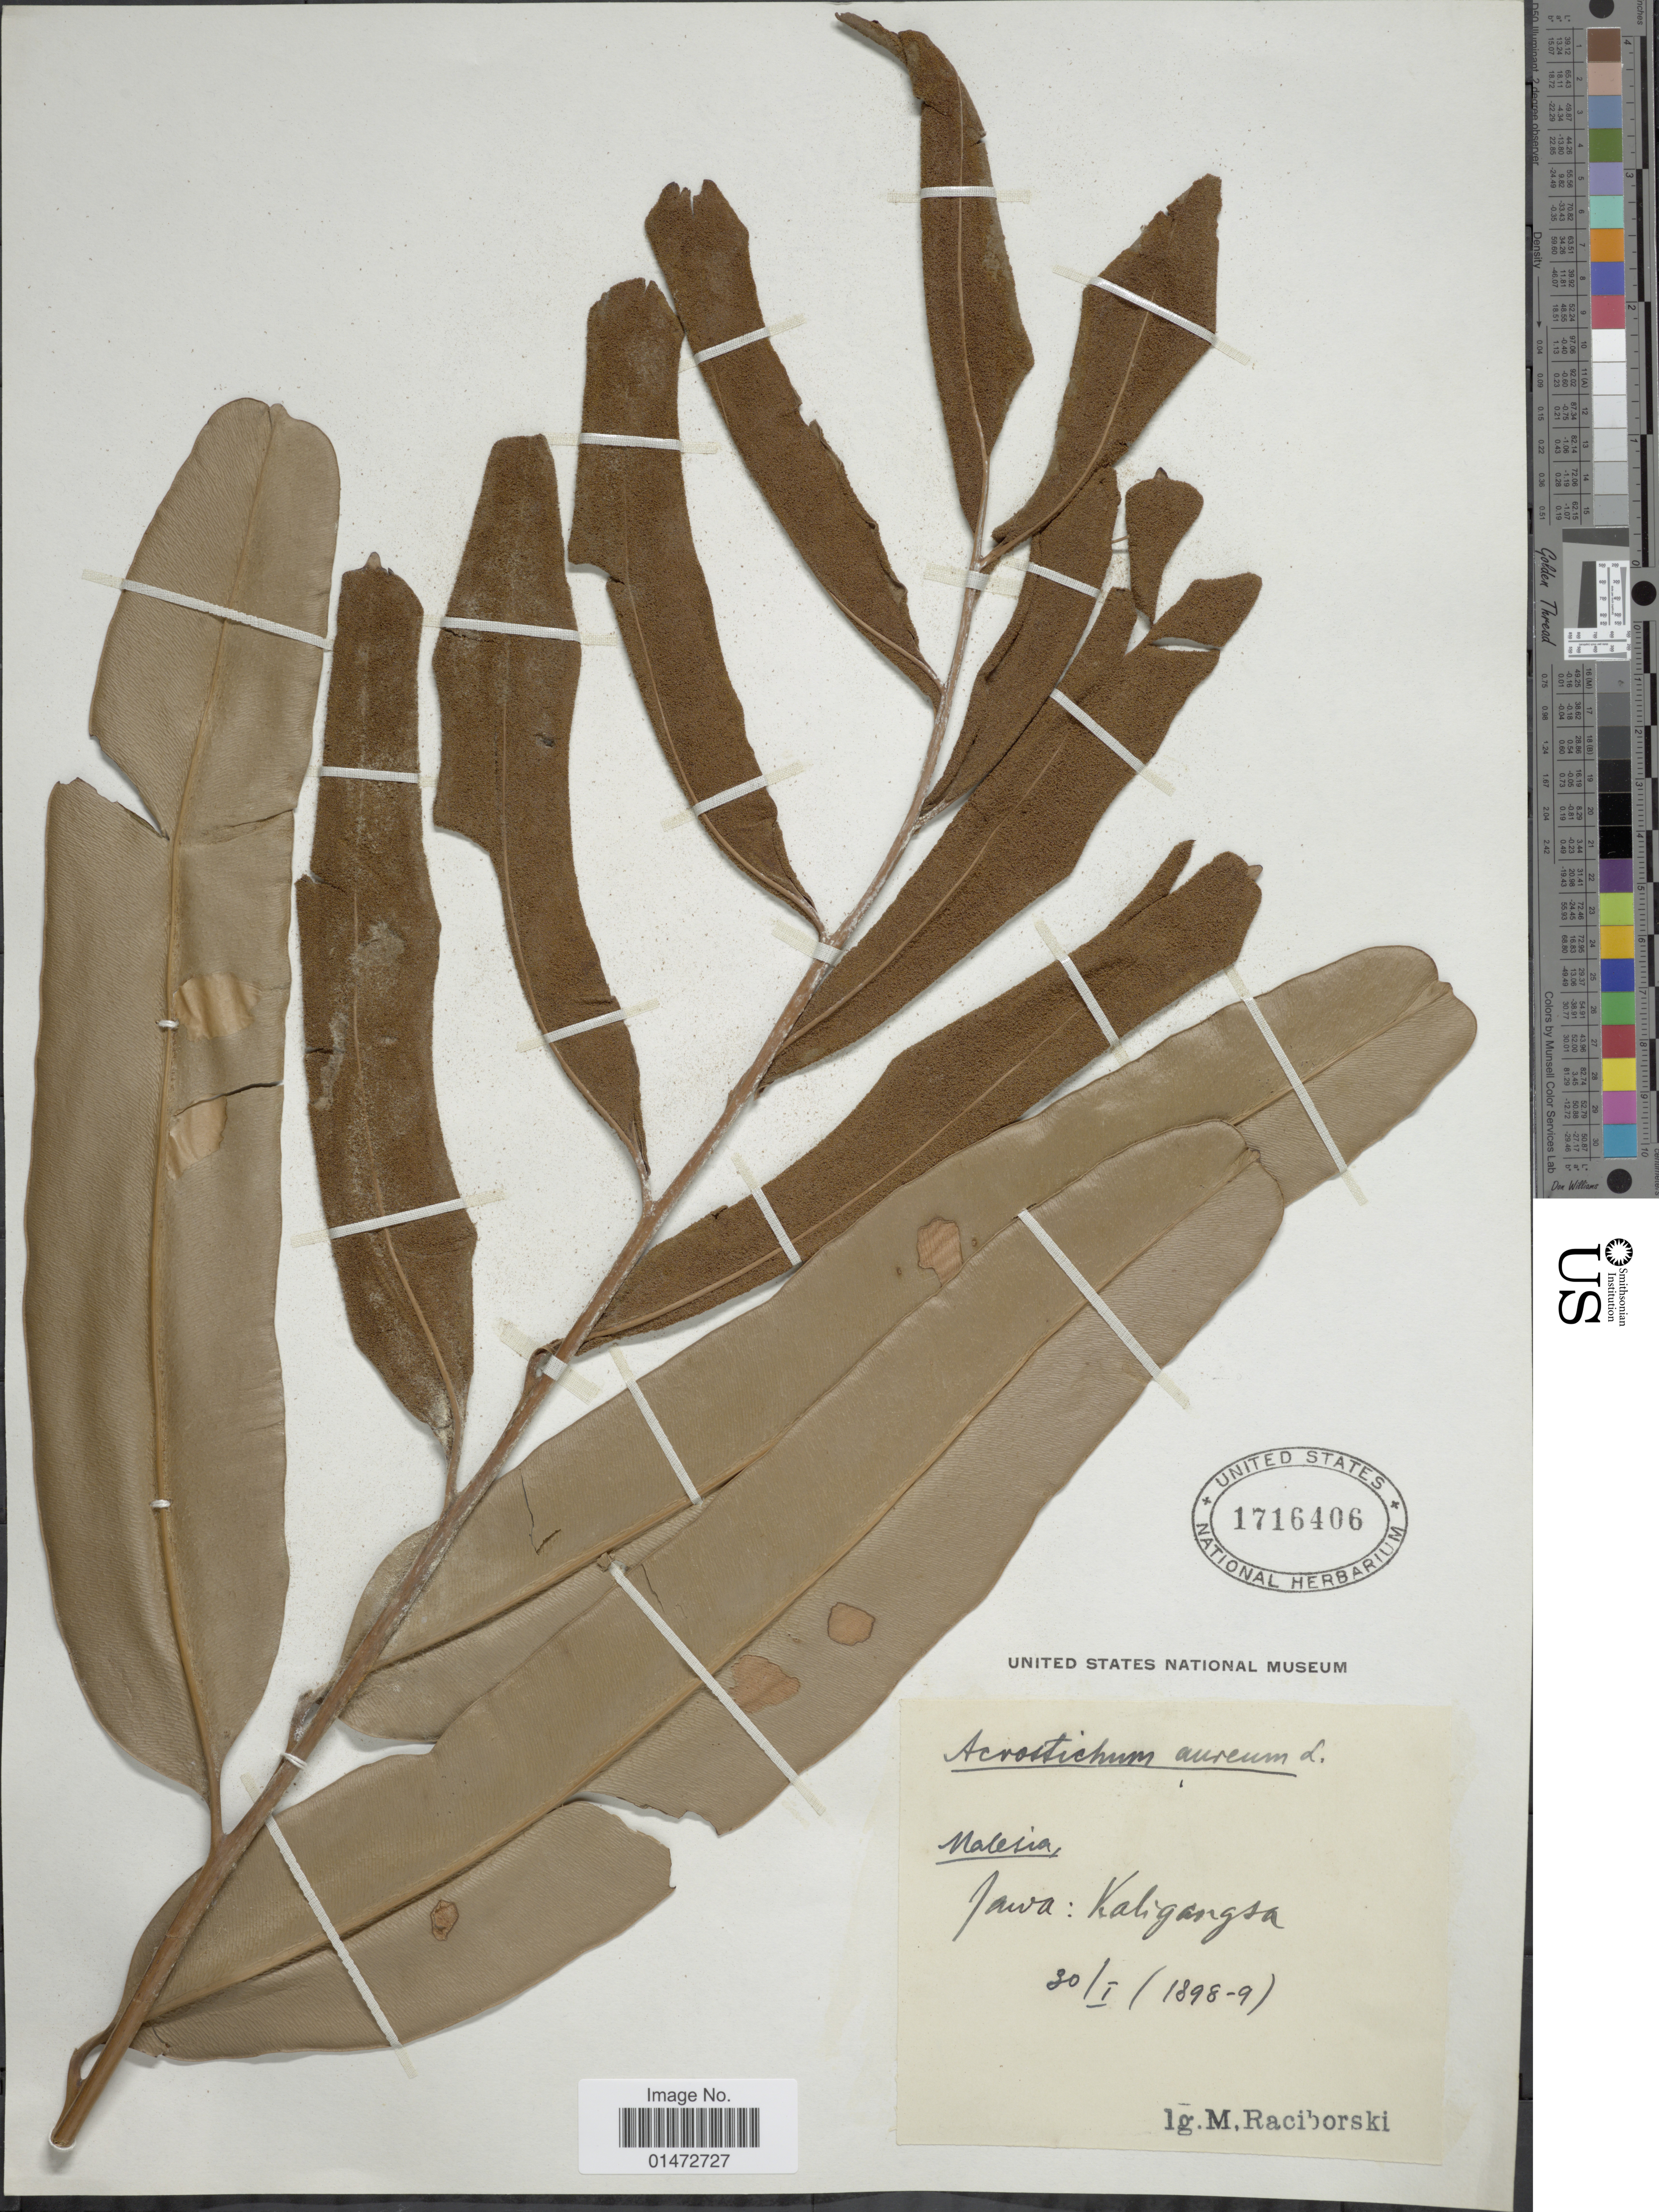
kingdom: Plantae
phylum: Tracheophyta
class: Polypodiopsida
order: Polypodiales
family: Pteridaceae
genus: Acrostichum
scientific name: Acrostichum aureum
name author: L.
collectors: M. Raciborski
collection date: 1898-01-30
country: Indonesia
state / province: Java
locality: Kaligangsa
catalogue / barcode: US 1716406